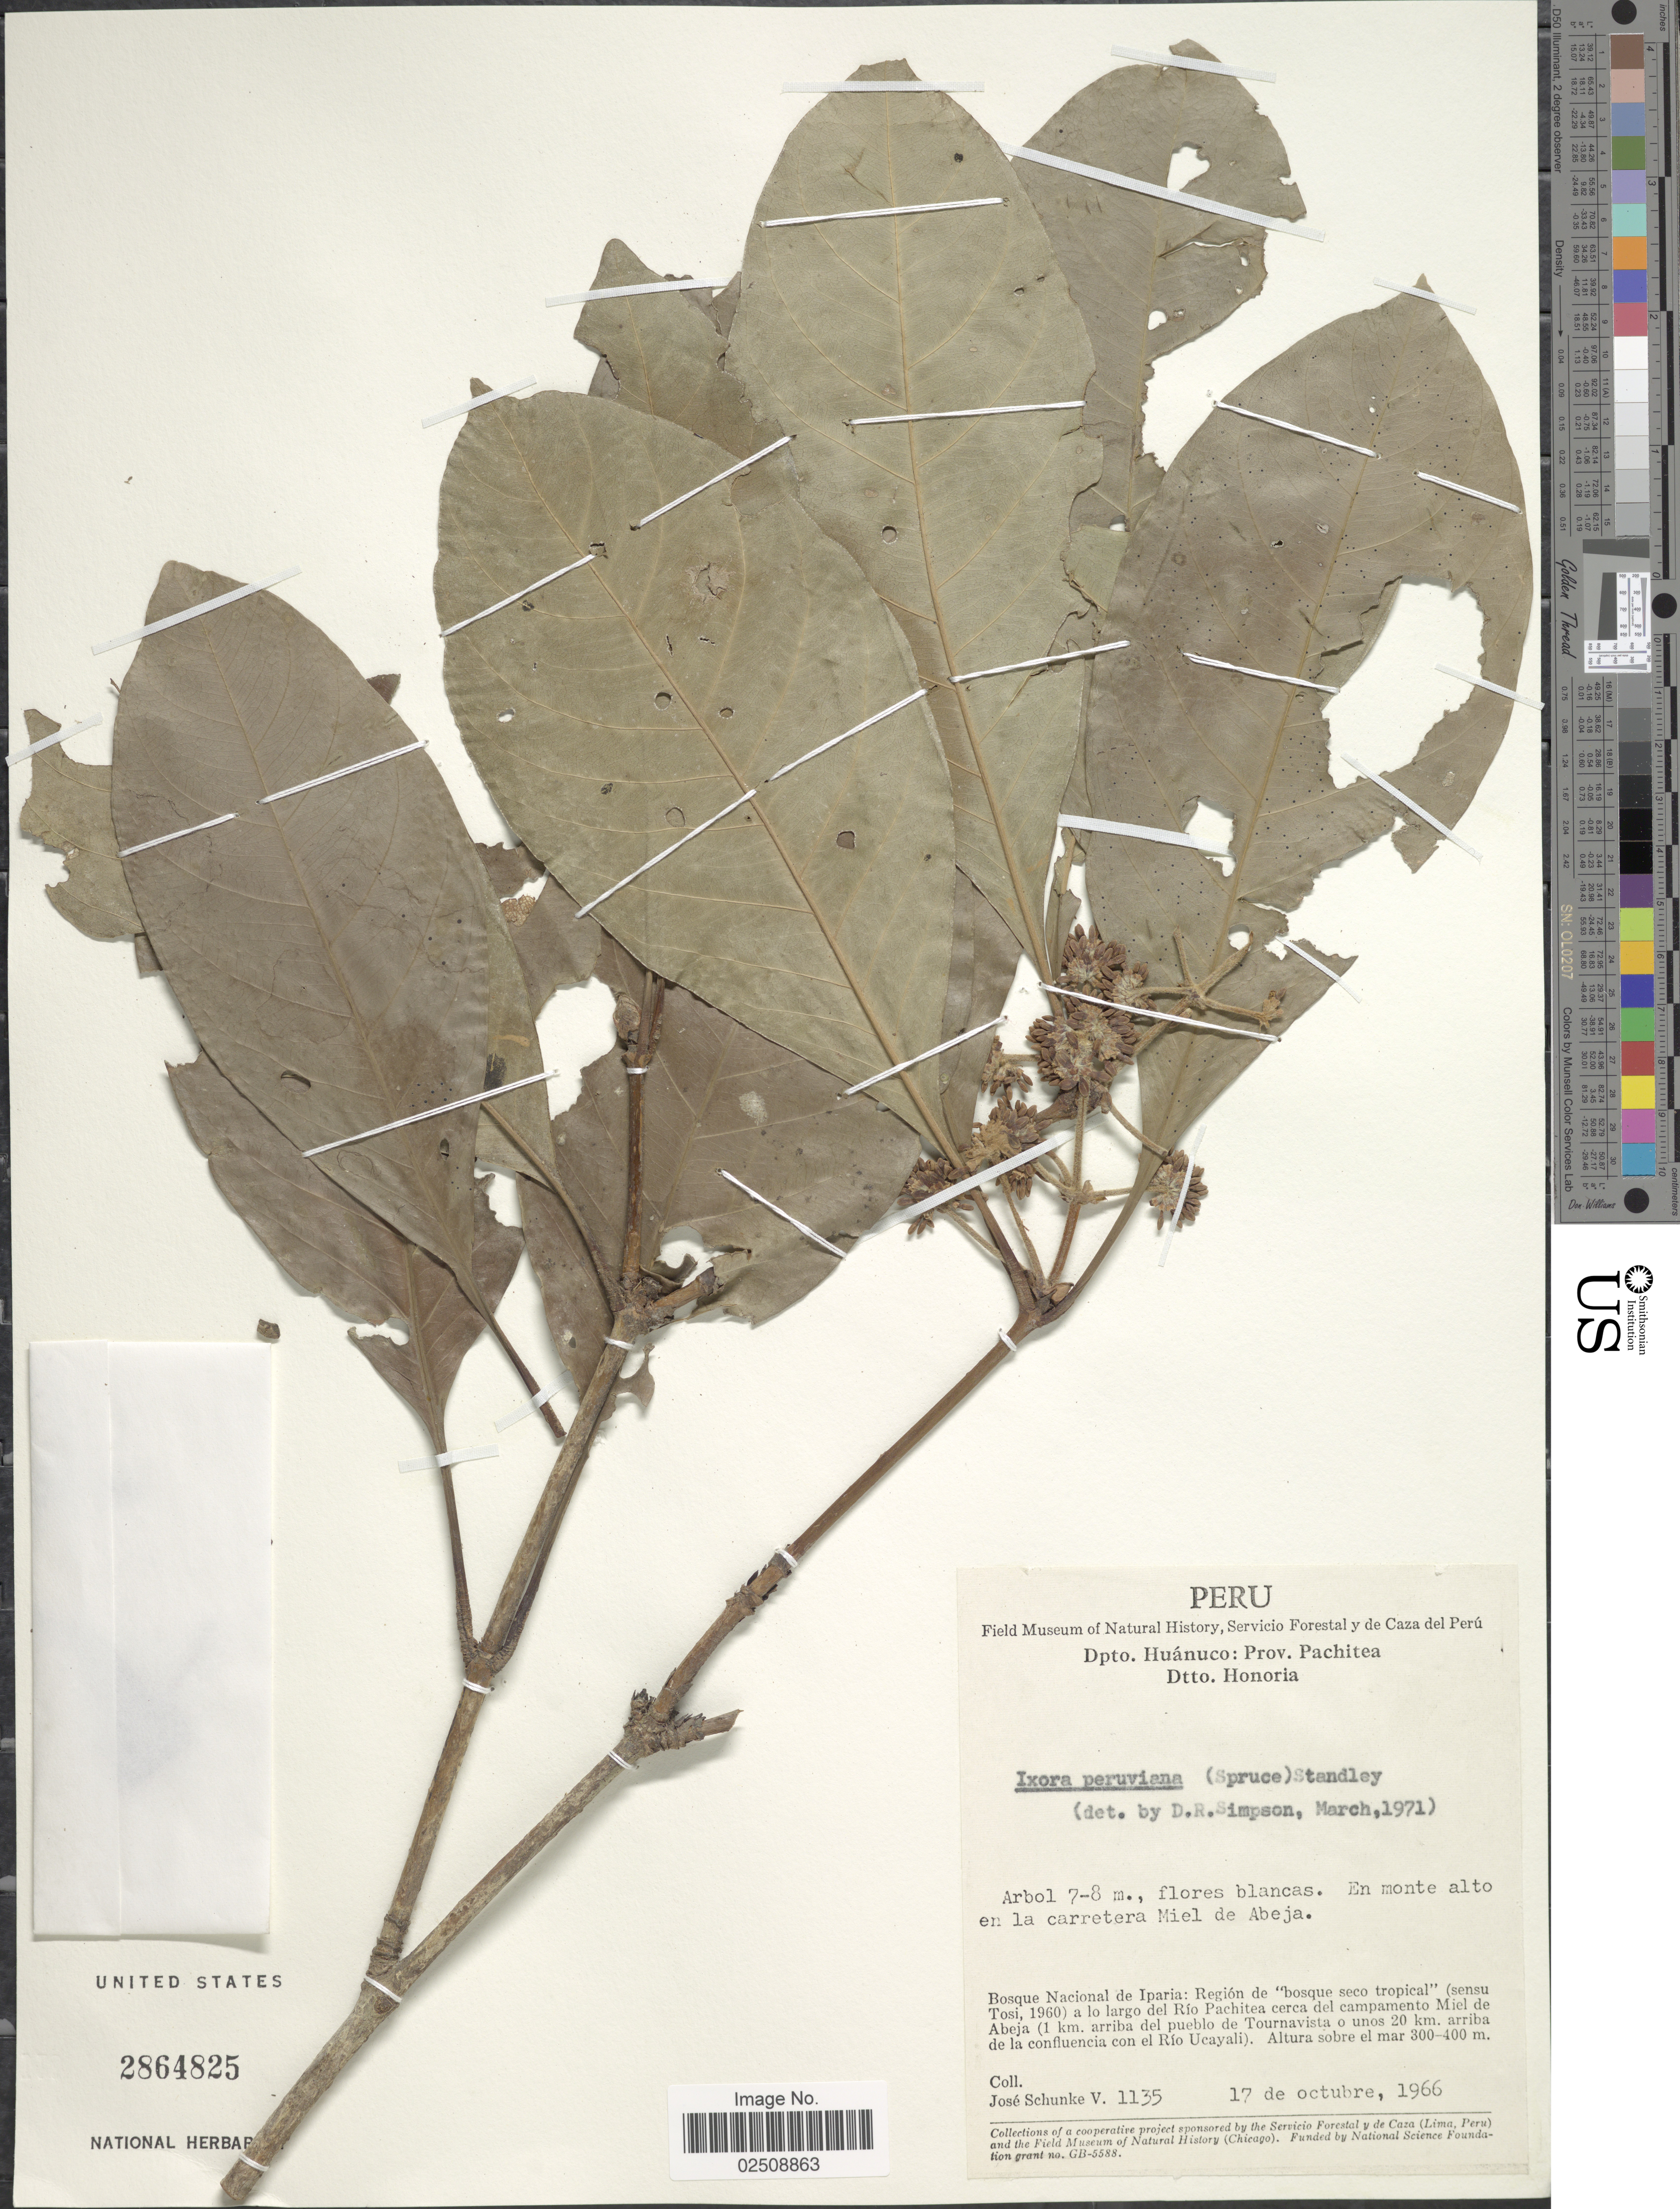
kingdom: Plantae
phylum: Tracheophyta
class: Magnoliopsida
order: Gentianales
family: Rubiaceae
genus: Ixora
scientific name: Ixora peruviana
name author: (Spruce ex K. Schum.) Standl.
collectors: J. Schunke Vigo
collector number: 1135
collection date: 1966-10-17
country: Peru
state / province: Huánuco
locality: Prov. Pachitea. Dtto. Honoria. Bosque Nacional de Iparia: Region de "bosque seco tropical" a lo largo del Rio Pachitea cerca del campamento Miel de Abeja (1 km. arriba del pueblo de Tournavista o unos 20 km. arriba de la confluencia con el Rio Ucayali)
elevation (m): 300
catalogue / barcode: US 2864825